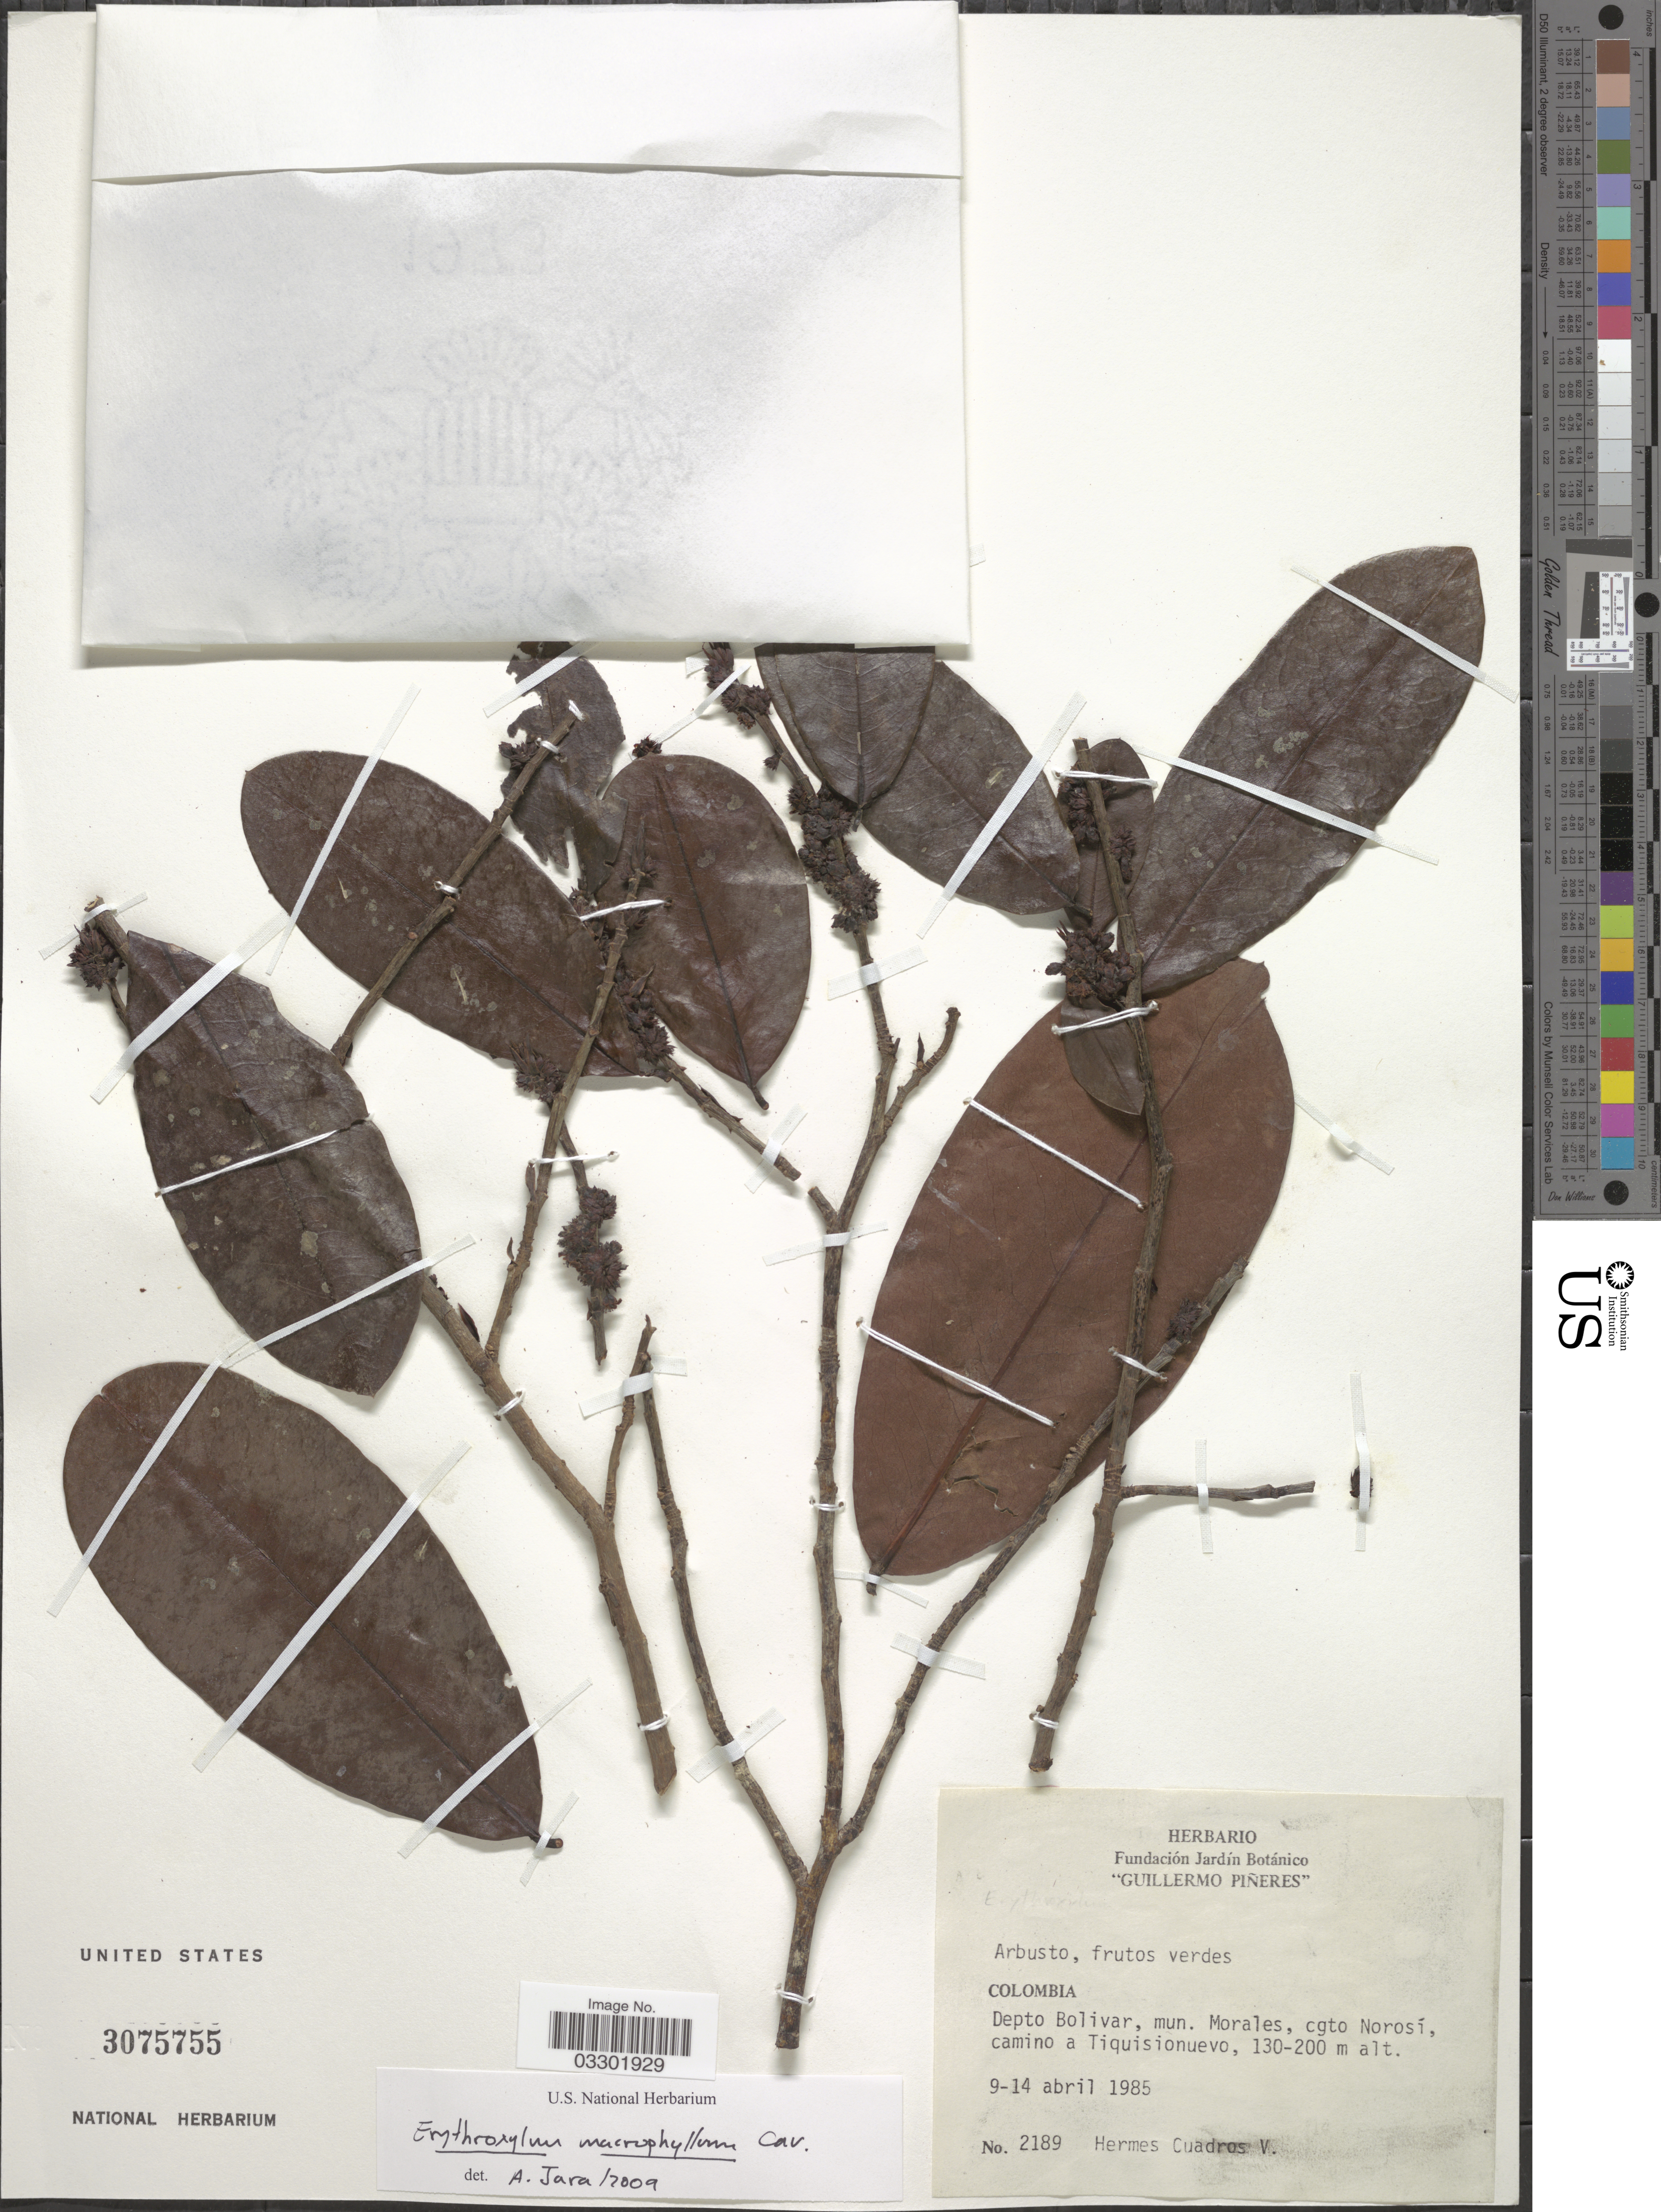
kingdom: Plantae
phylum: Tracheophyta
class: Magnoliopsida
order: Malpighiales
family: Erythroxylaceae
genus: Erythroxylum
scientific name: Erythroxylum macrophyllum var. macrophyllum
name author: Cav.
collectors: H. Cuadros V.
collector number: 2189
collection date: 1985-04-09/1985-04-14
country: Colombia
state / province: Bolívar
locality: Depto Bolivar, mun. Morales, cgto Norosí, camino a Tiquisionuevo.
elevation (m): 130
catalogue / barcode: US 3075755